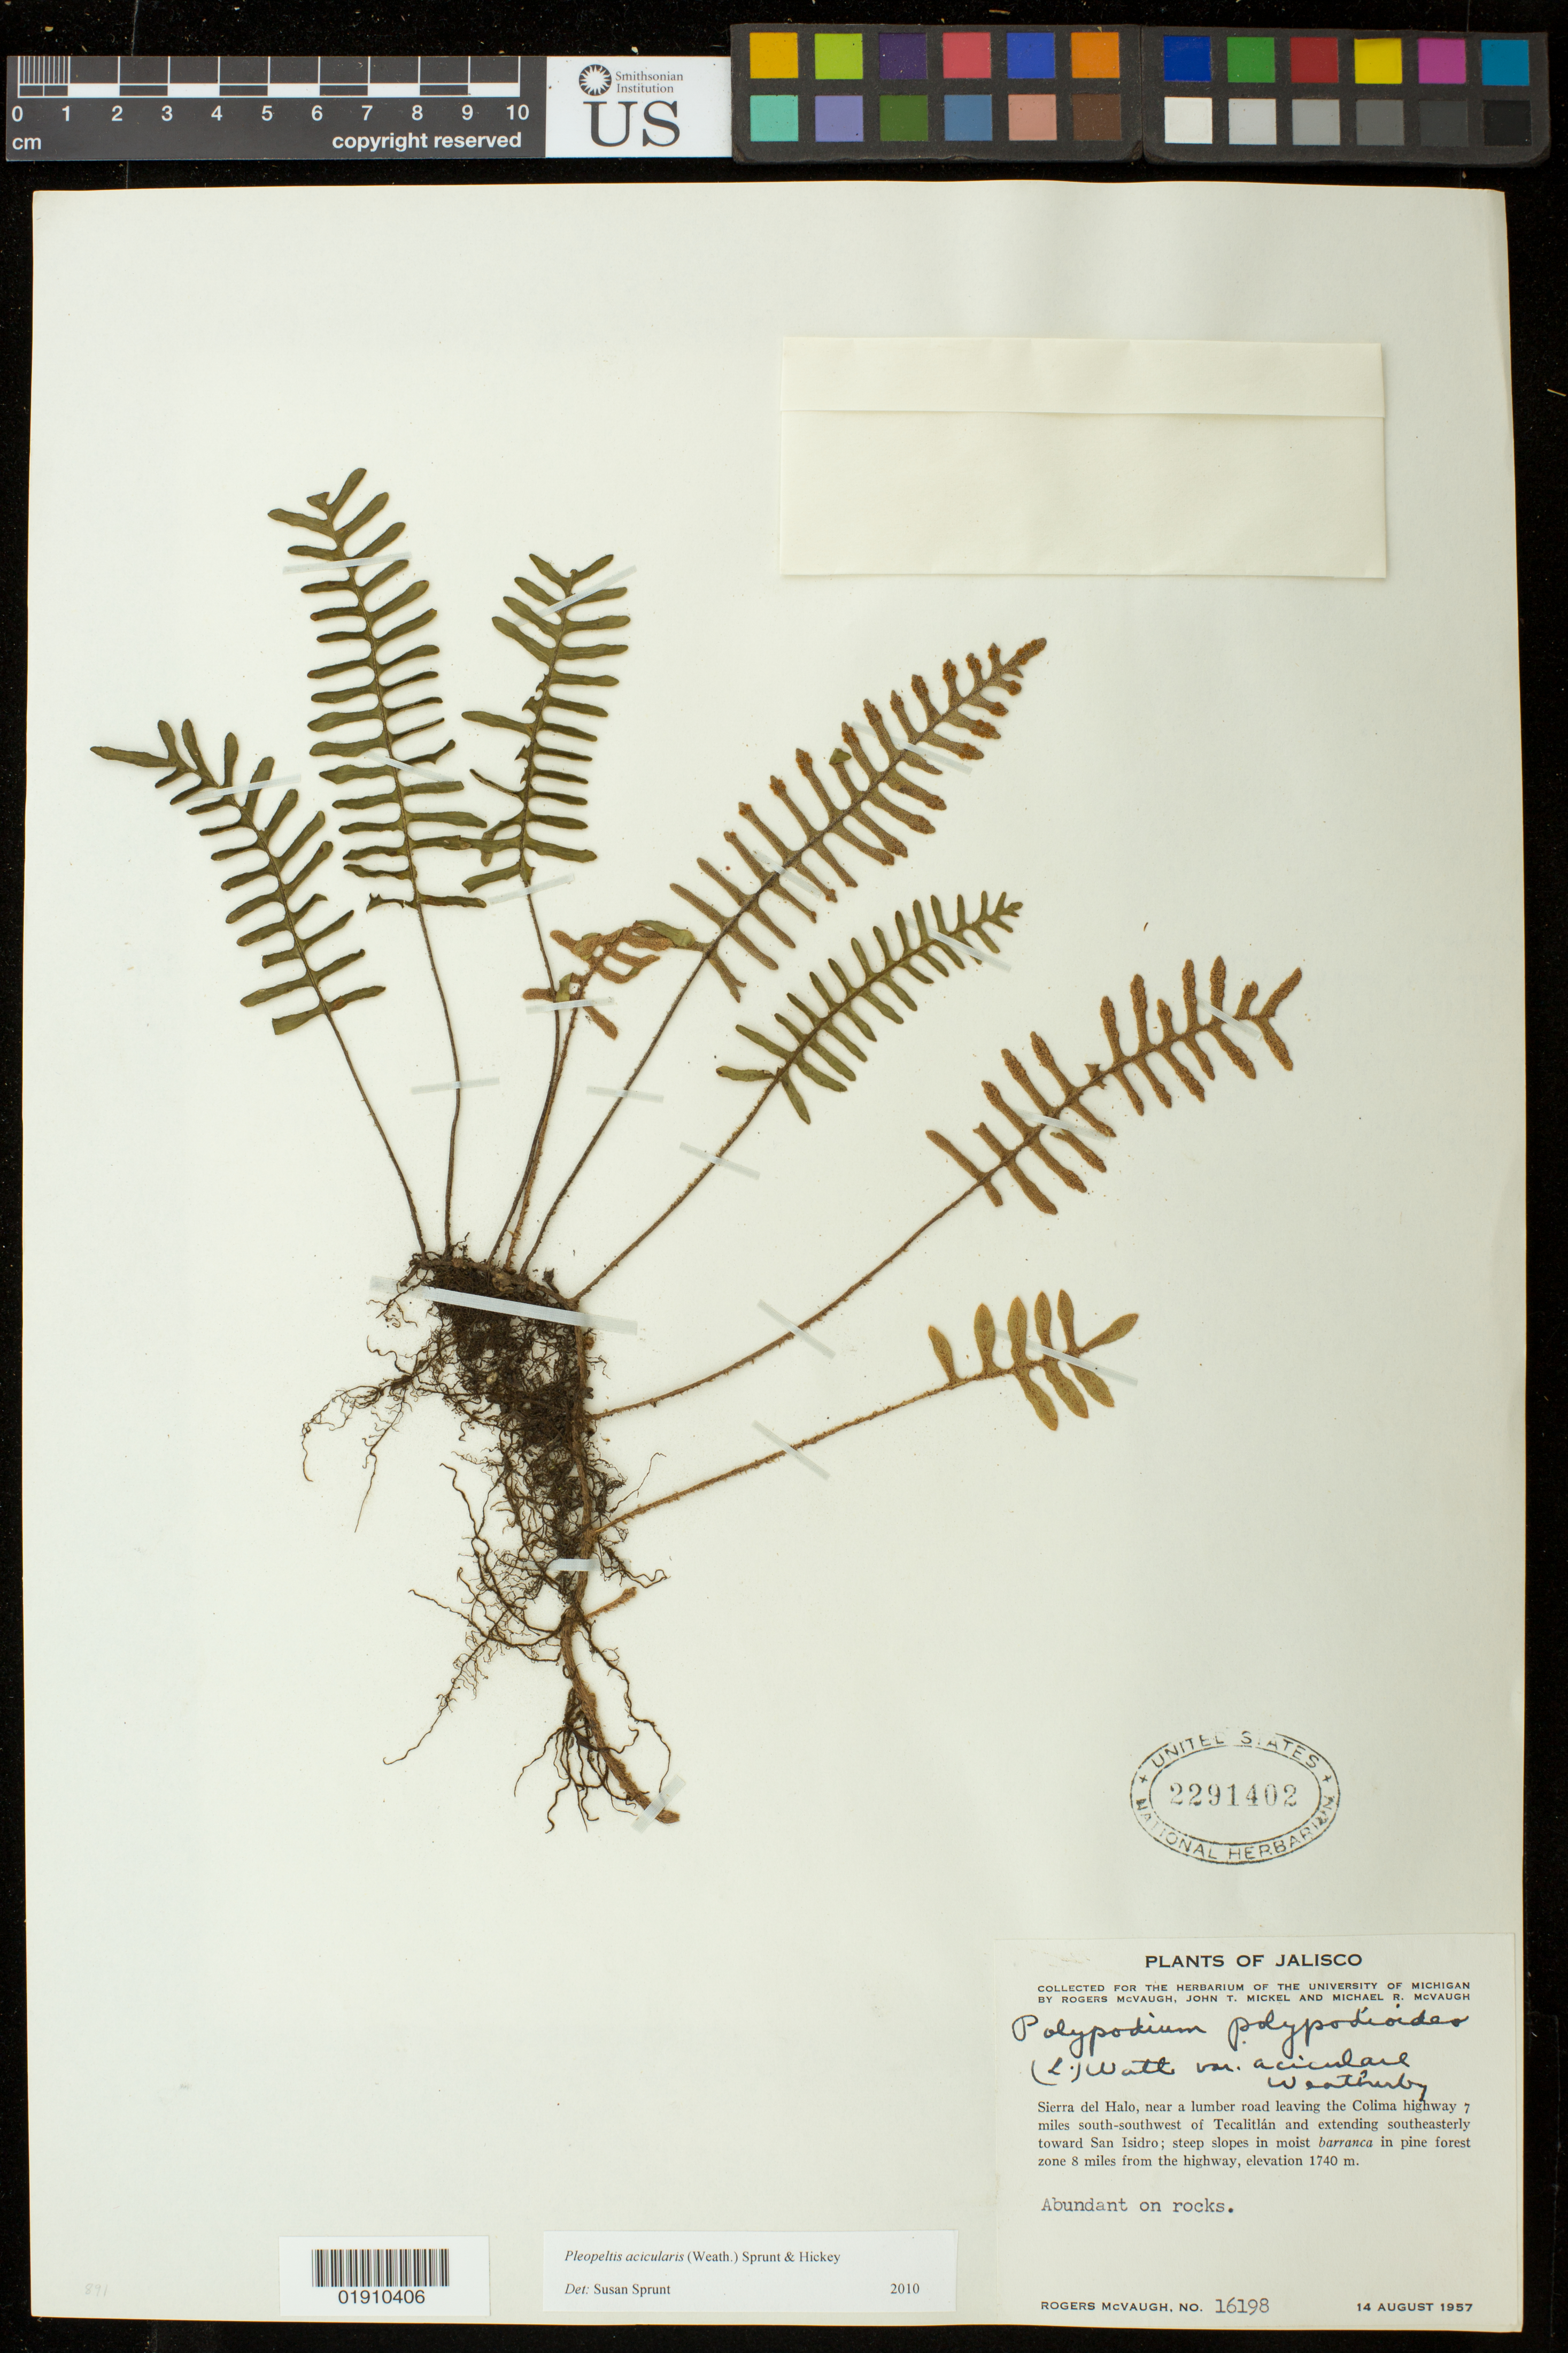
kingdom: Plantae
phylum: Tracheophyta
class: Polypodiopsida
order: Polypodiales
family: Polypodiaceae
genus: Pleopeltis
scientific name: Pleopeltis acicularis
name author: (Weath.) A.R. Sm. & Krömer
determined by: Sprunt, S. V.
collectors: R. McVaugh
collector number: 16198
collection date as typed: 14 August 1957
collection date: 1957-08-14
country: Mexico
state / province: Jalisco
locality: Jalisco, Sierra del Halo, near a lumber road leaving the Colima highway 7 miles south-southwest of Tecalitlan and extending southeaterly toward San Isidro; steep slopes in moist barranca in pine forest zone 8 miiles from the highway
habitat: abundant on rocks, steep slopes in moist barranca in pine forest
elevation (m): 1740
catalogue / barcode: US 2291402